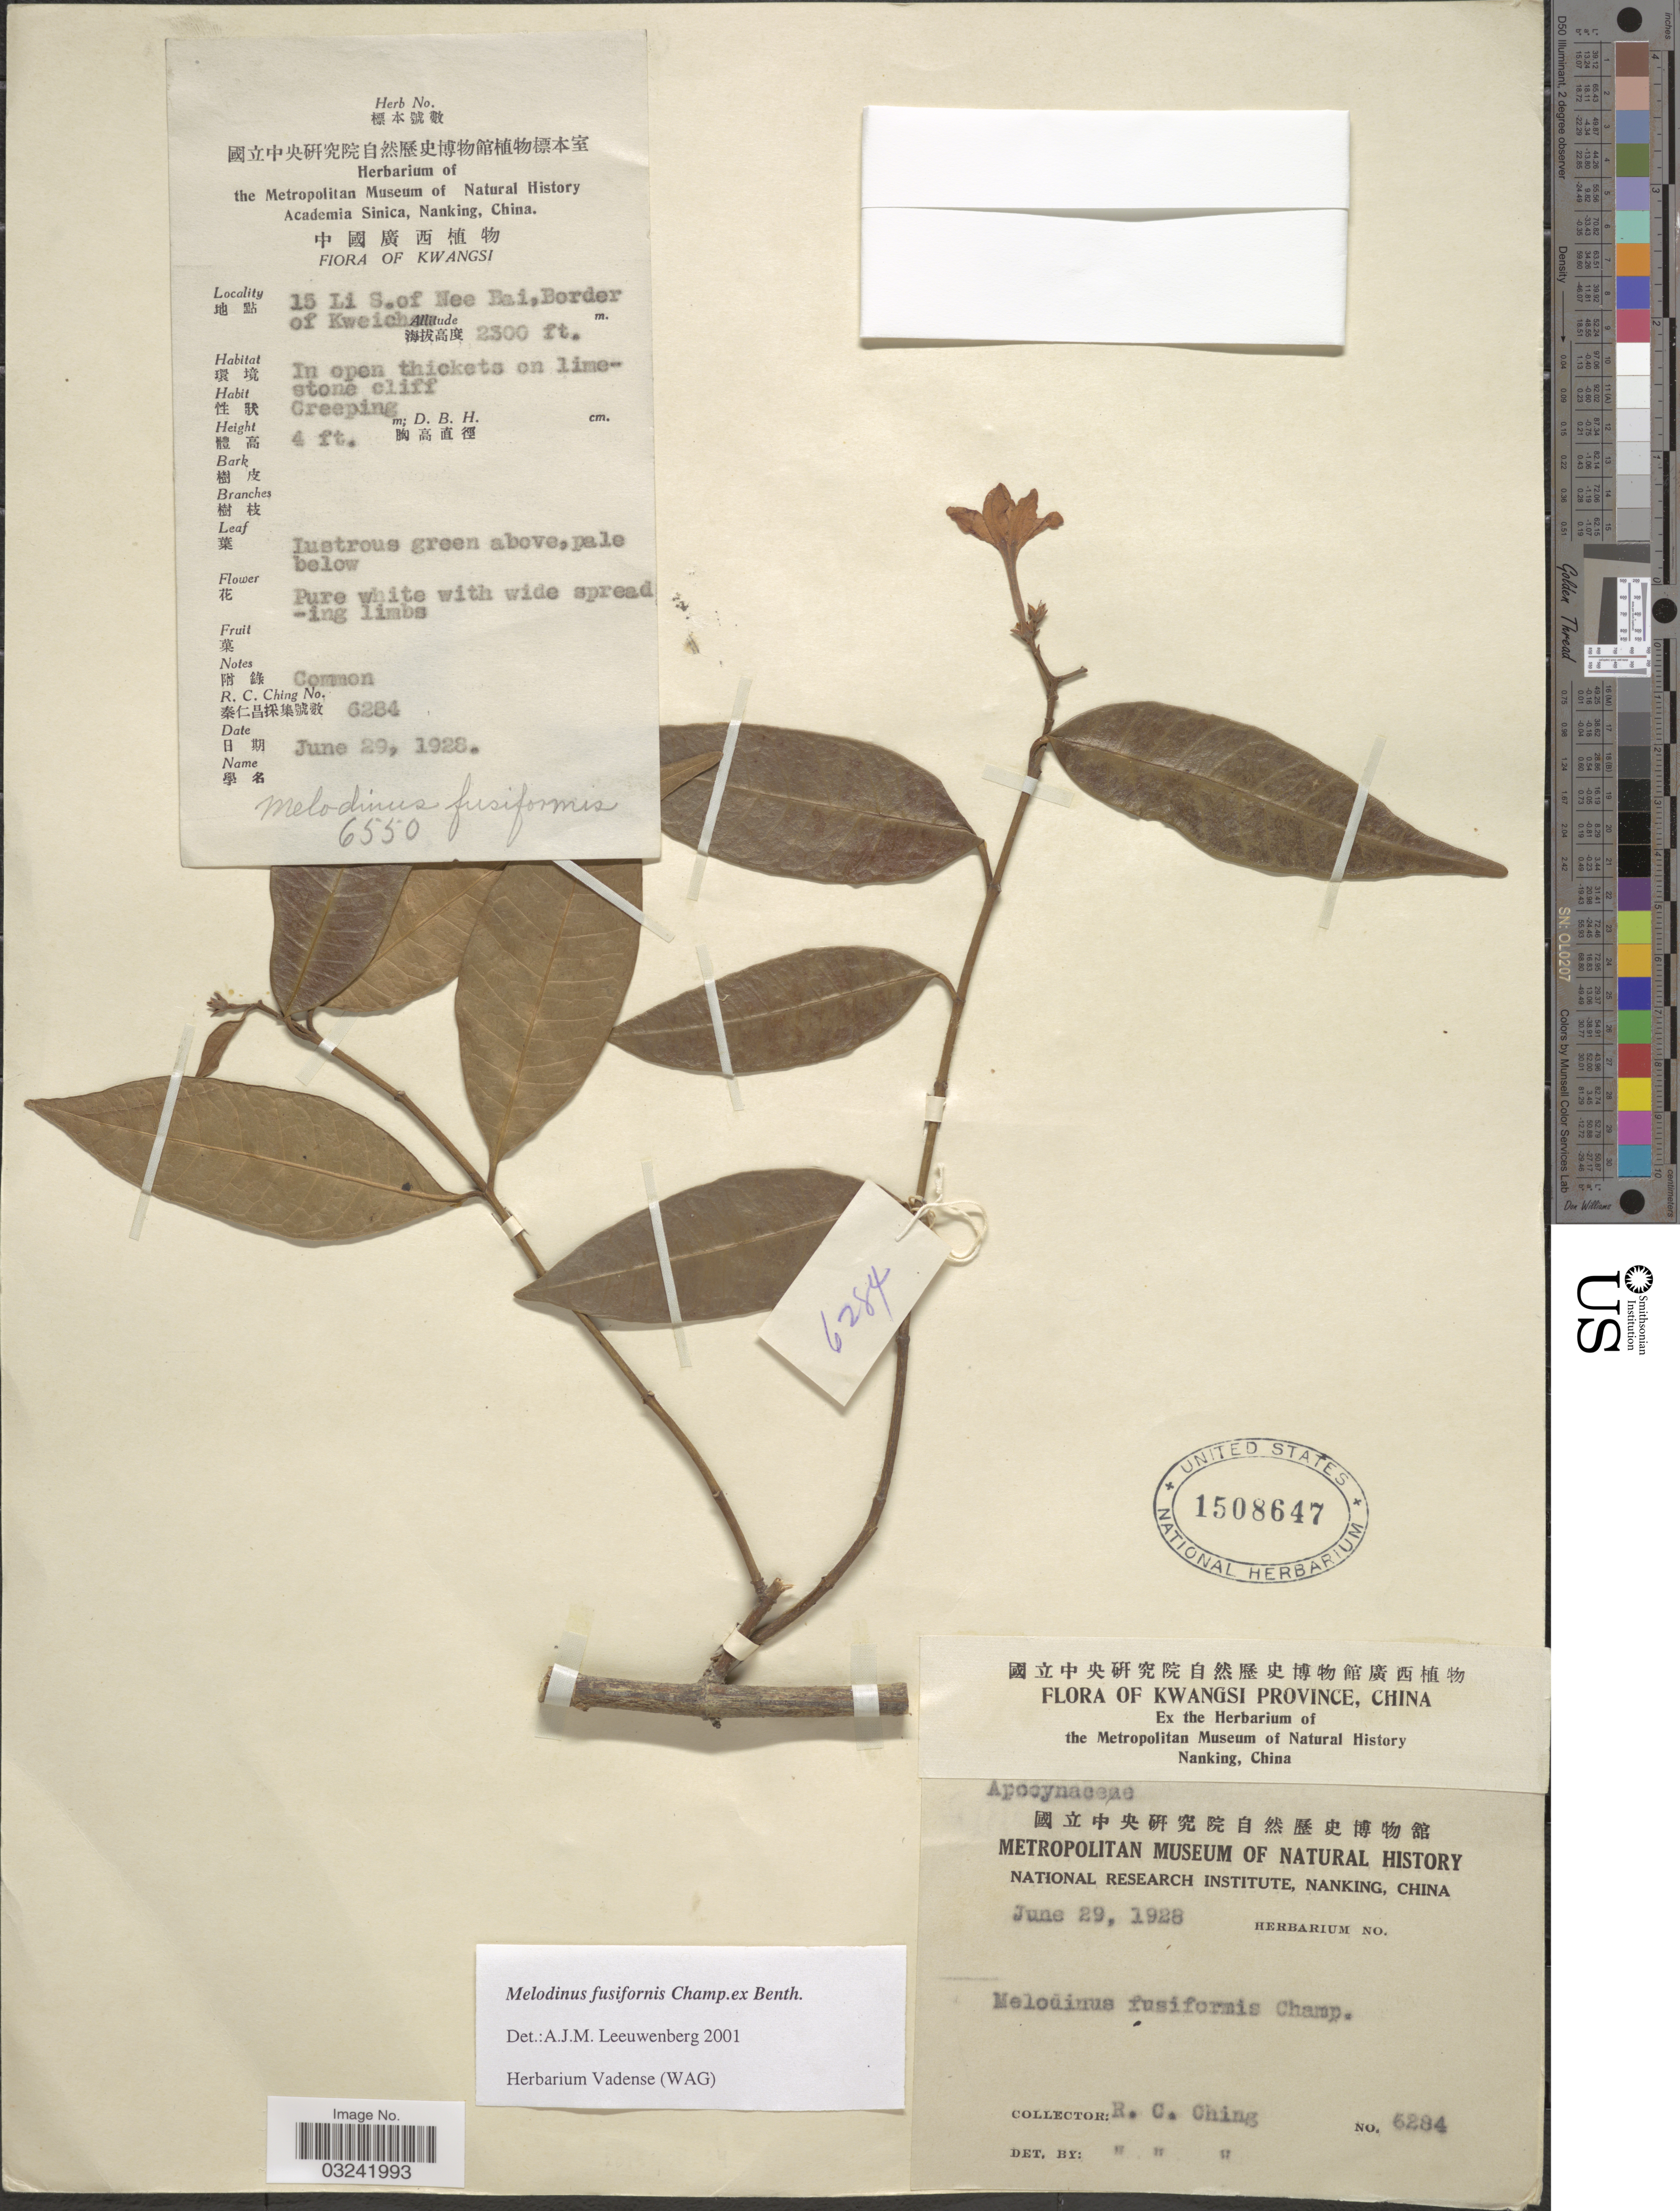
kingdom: Plantae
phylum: Tracheophyta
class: Magnoliopsida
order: Gentianales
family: Apocynaceae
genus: Melodinus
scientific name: Melodinus acutiflorus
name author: F. Muell.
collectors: R. C. Ching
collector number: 6284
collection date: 1928-06-29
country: China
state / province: Guangxi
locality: Kwangsi Province, 15 Li S. of Nee Bai, Border of Kweichow.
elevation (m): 701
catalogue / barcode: US 1508647